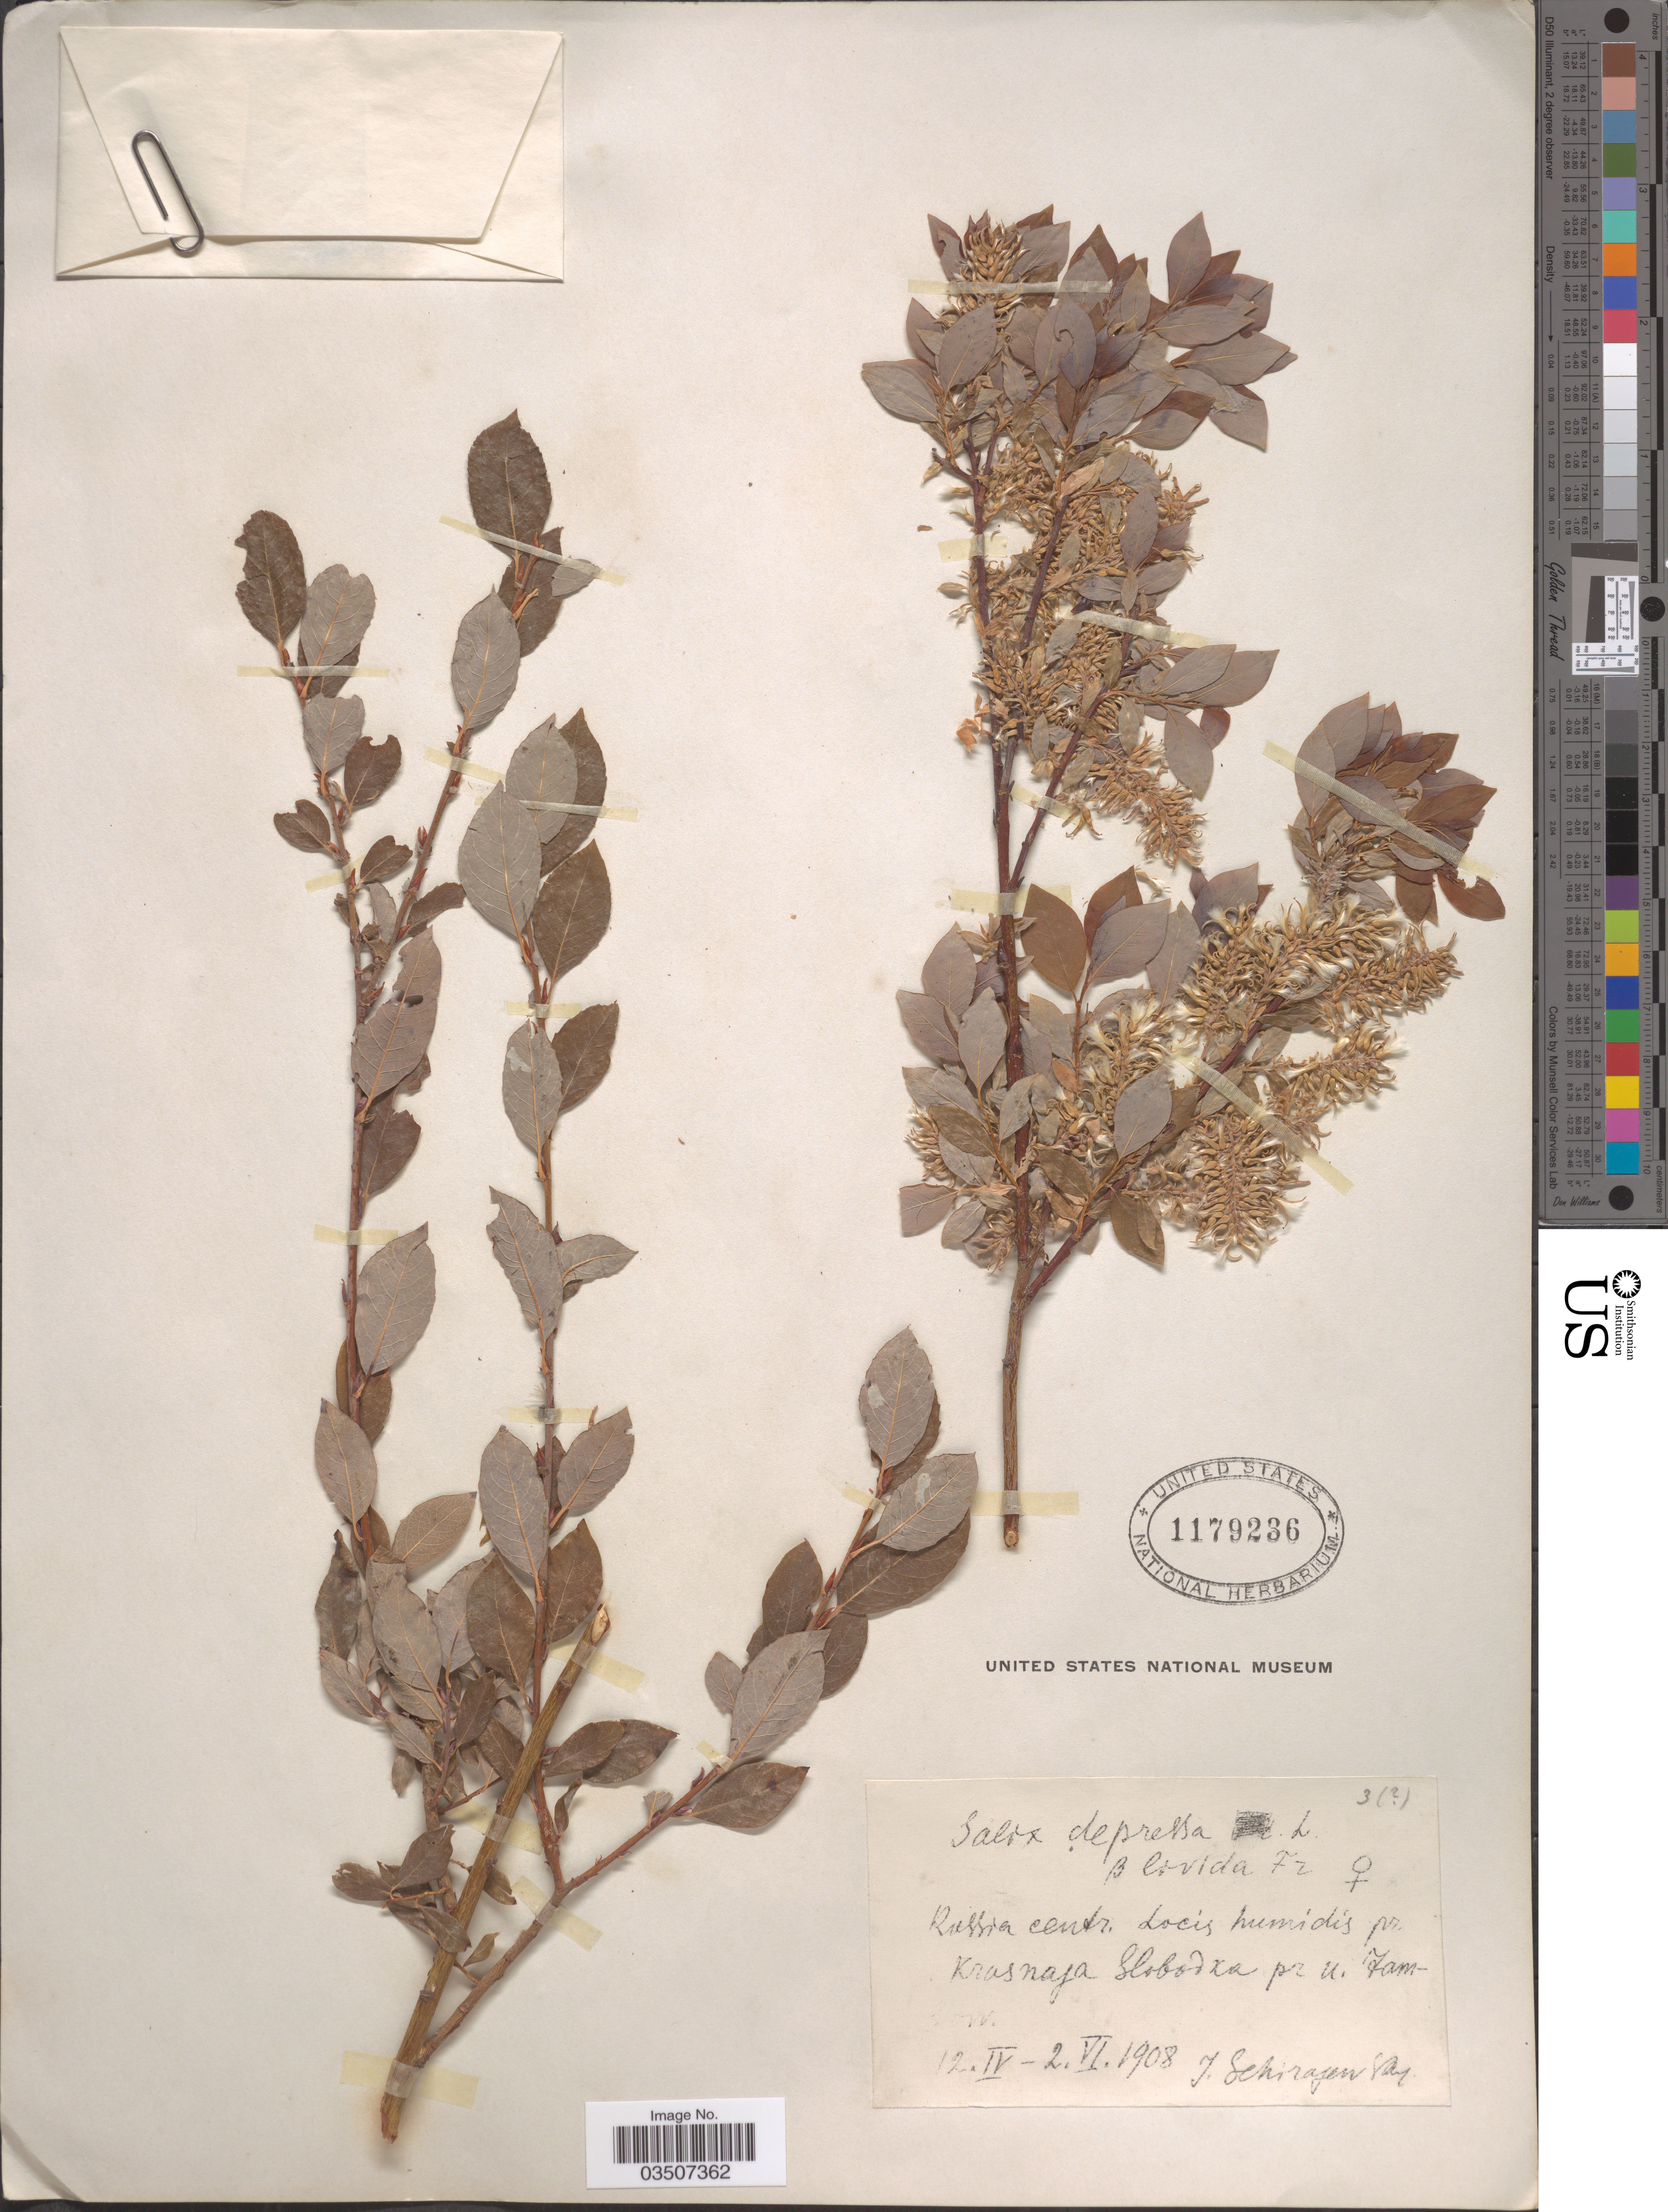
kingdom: Plantae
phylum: Tracheophyta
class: Magnoliopsida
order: Malpighiales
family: Salicaceae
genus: Salix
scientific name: Salix starkeana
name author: Willd.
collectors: I. Schirajewsky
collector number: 3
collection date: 1908-04-12/1908-06-02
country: Russian Federation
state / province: Tambov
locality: Russia centr. Locis humidis pr. Krasnaja Slobodka pr u. Tambow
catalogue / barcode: US 1179236